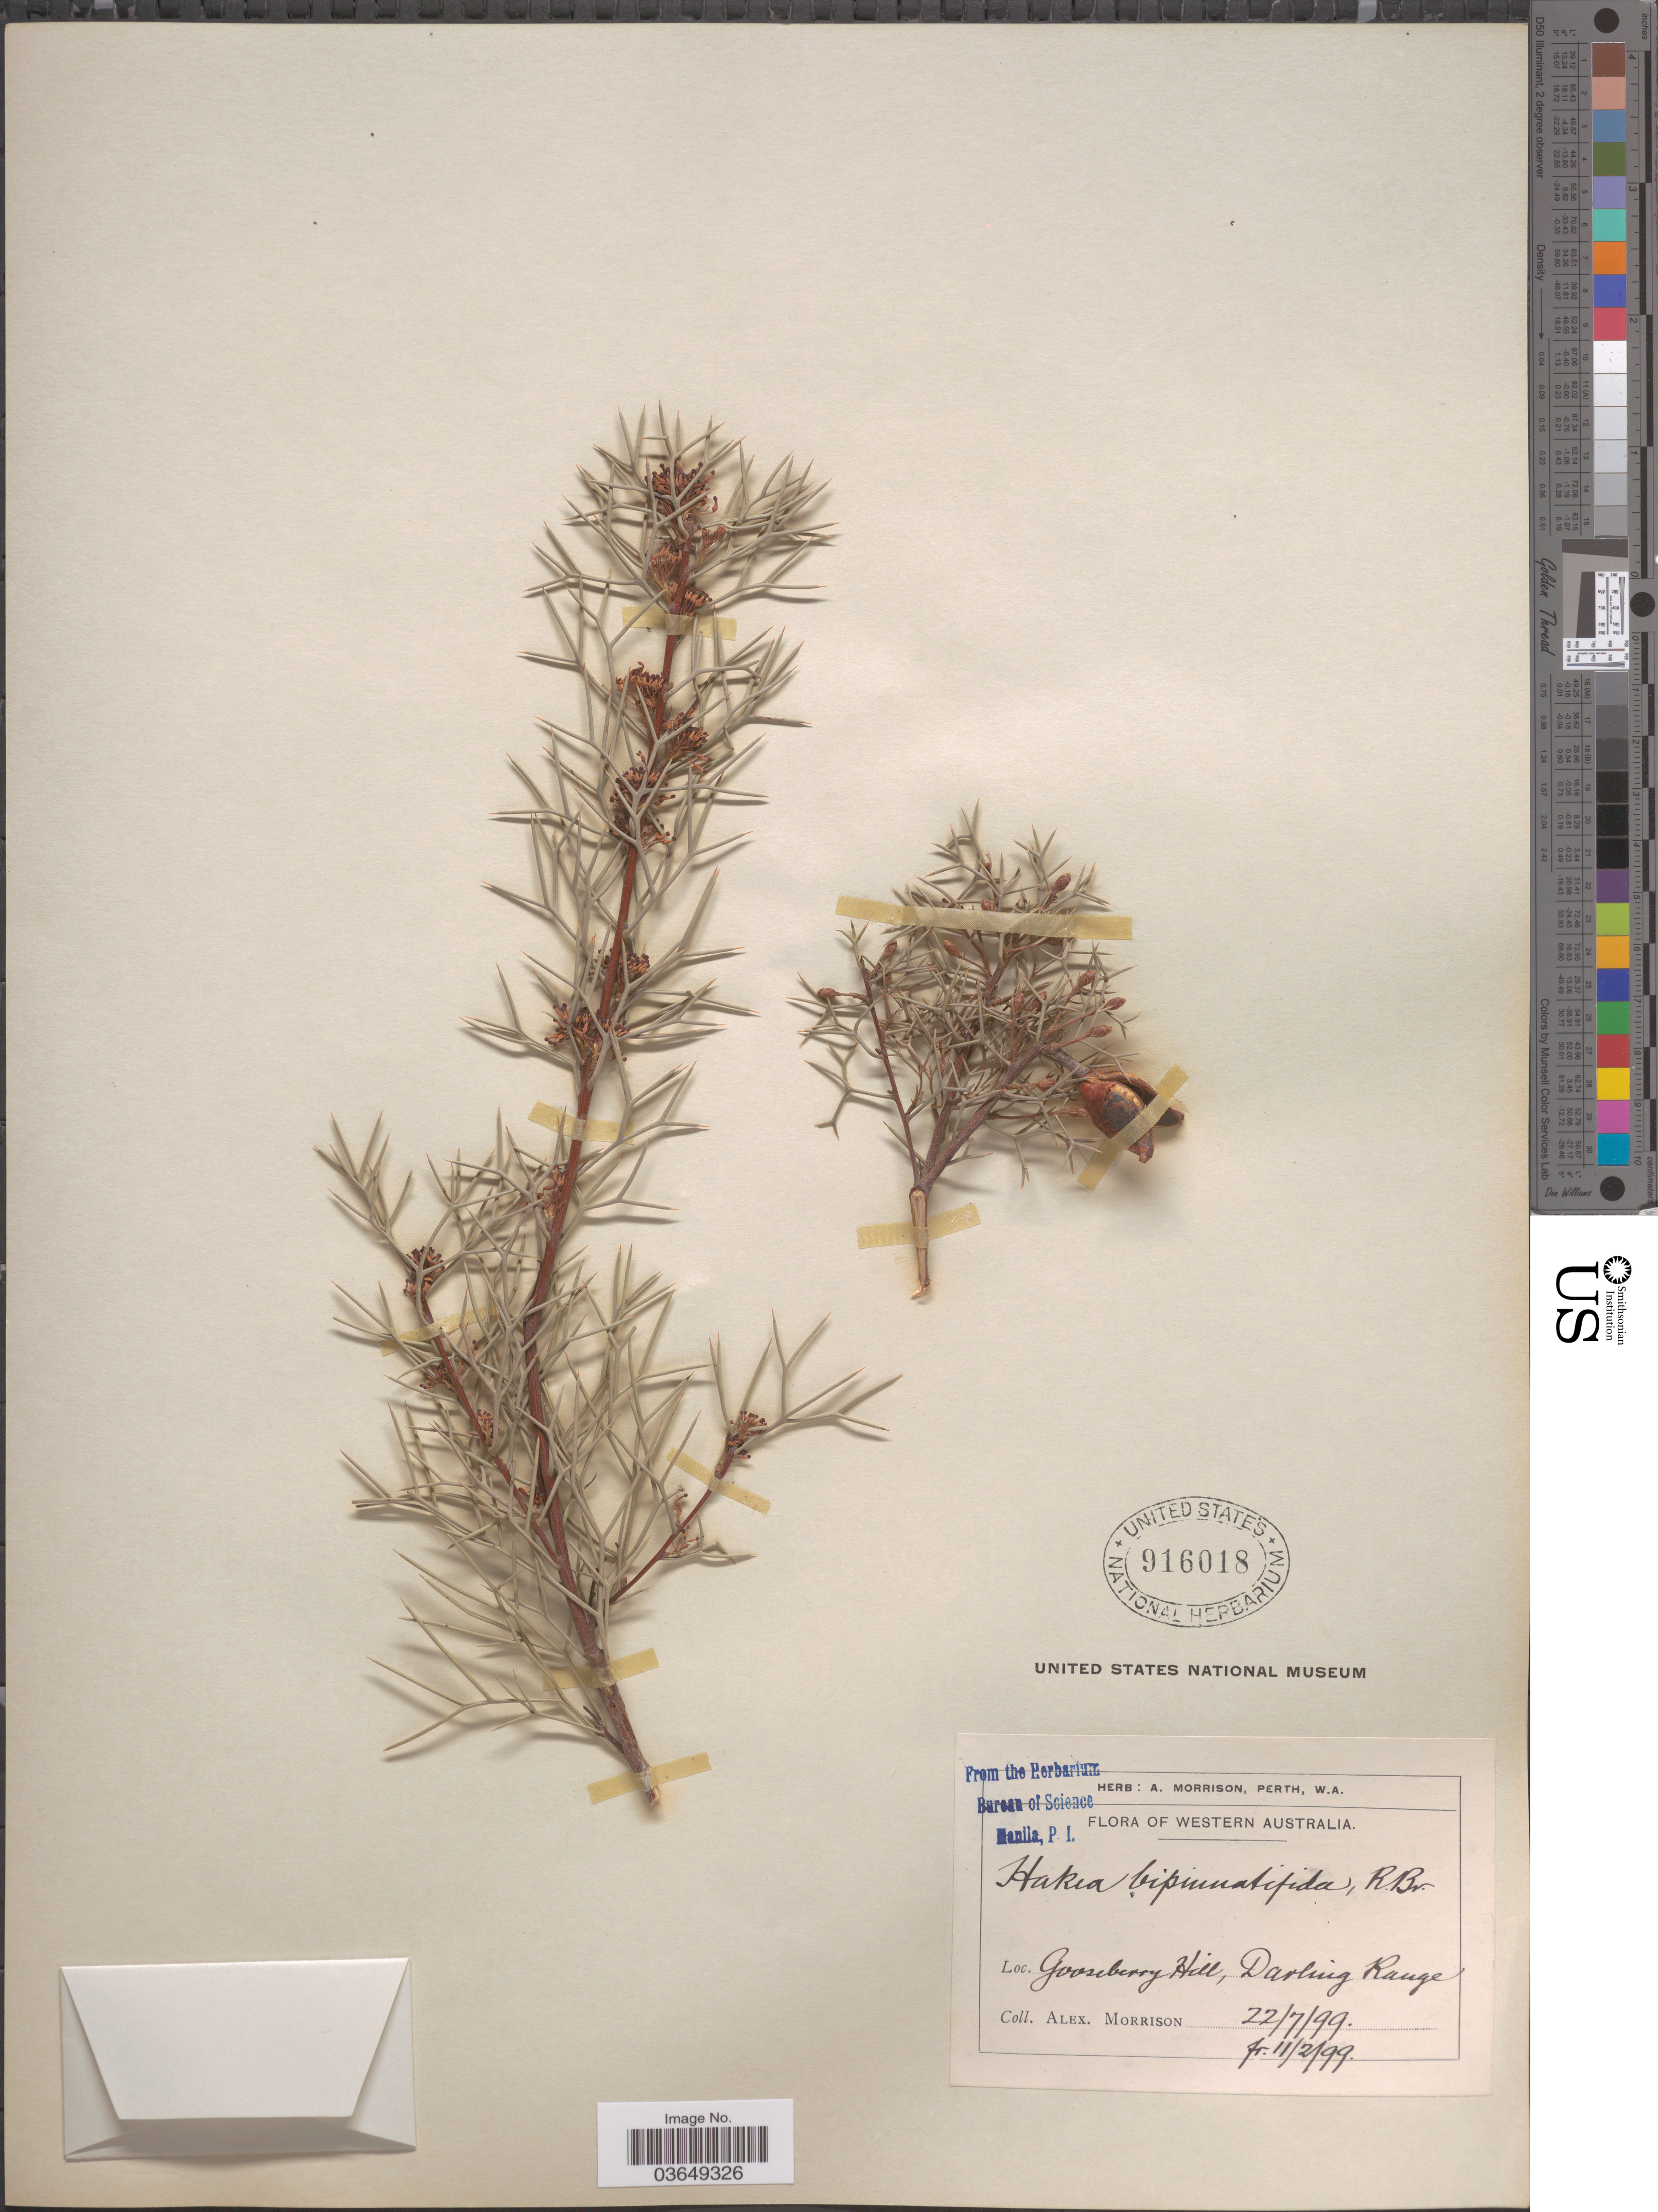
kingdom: Plantae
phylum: Tracheophyta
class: Magnoliopsida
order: Proteales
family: Proteaceae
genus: Hakea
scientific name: Hakea bipinnatifida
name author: R. Br.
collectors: A. Morrison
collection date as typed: Transcribed d/m/y: 22/7/99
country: Australia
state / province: Western Australia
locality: Gooseberry Hill, Darling Range.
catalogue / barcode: US 616018